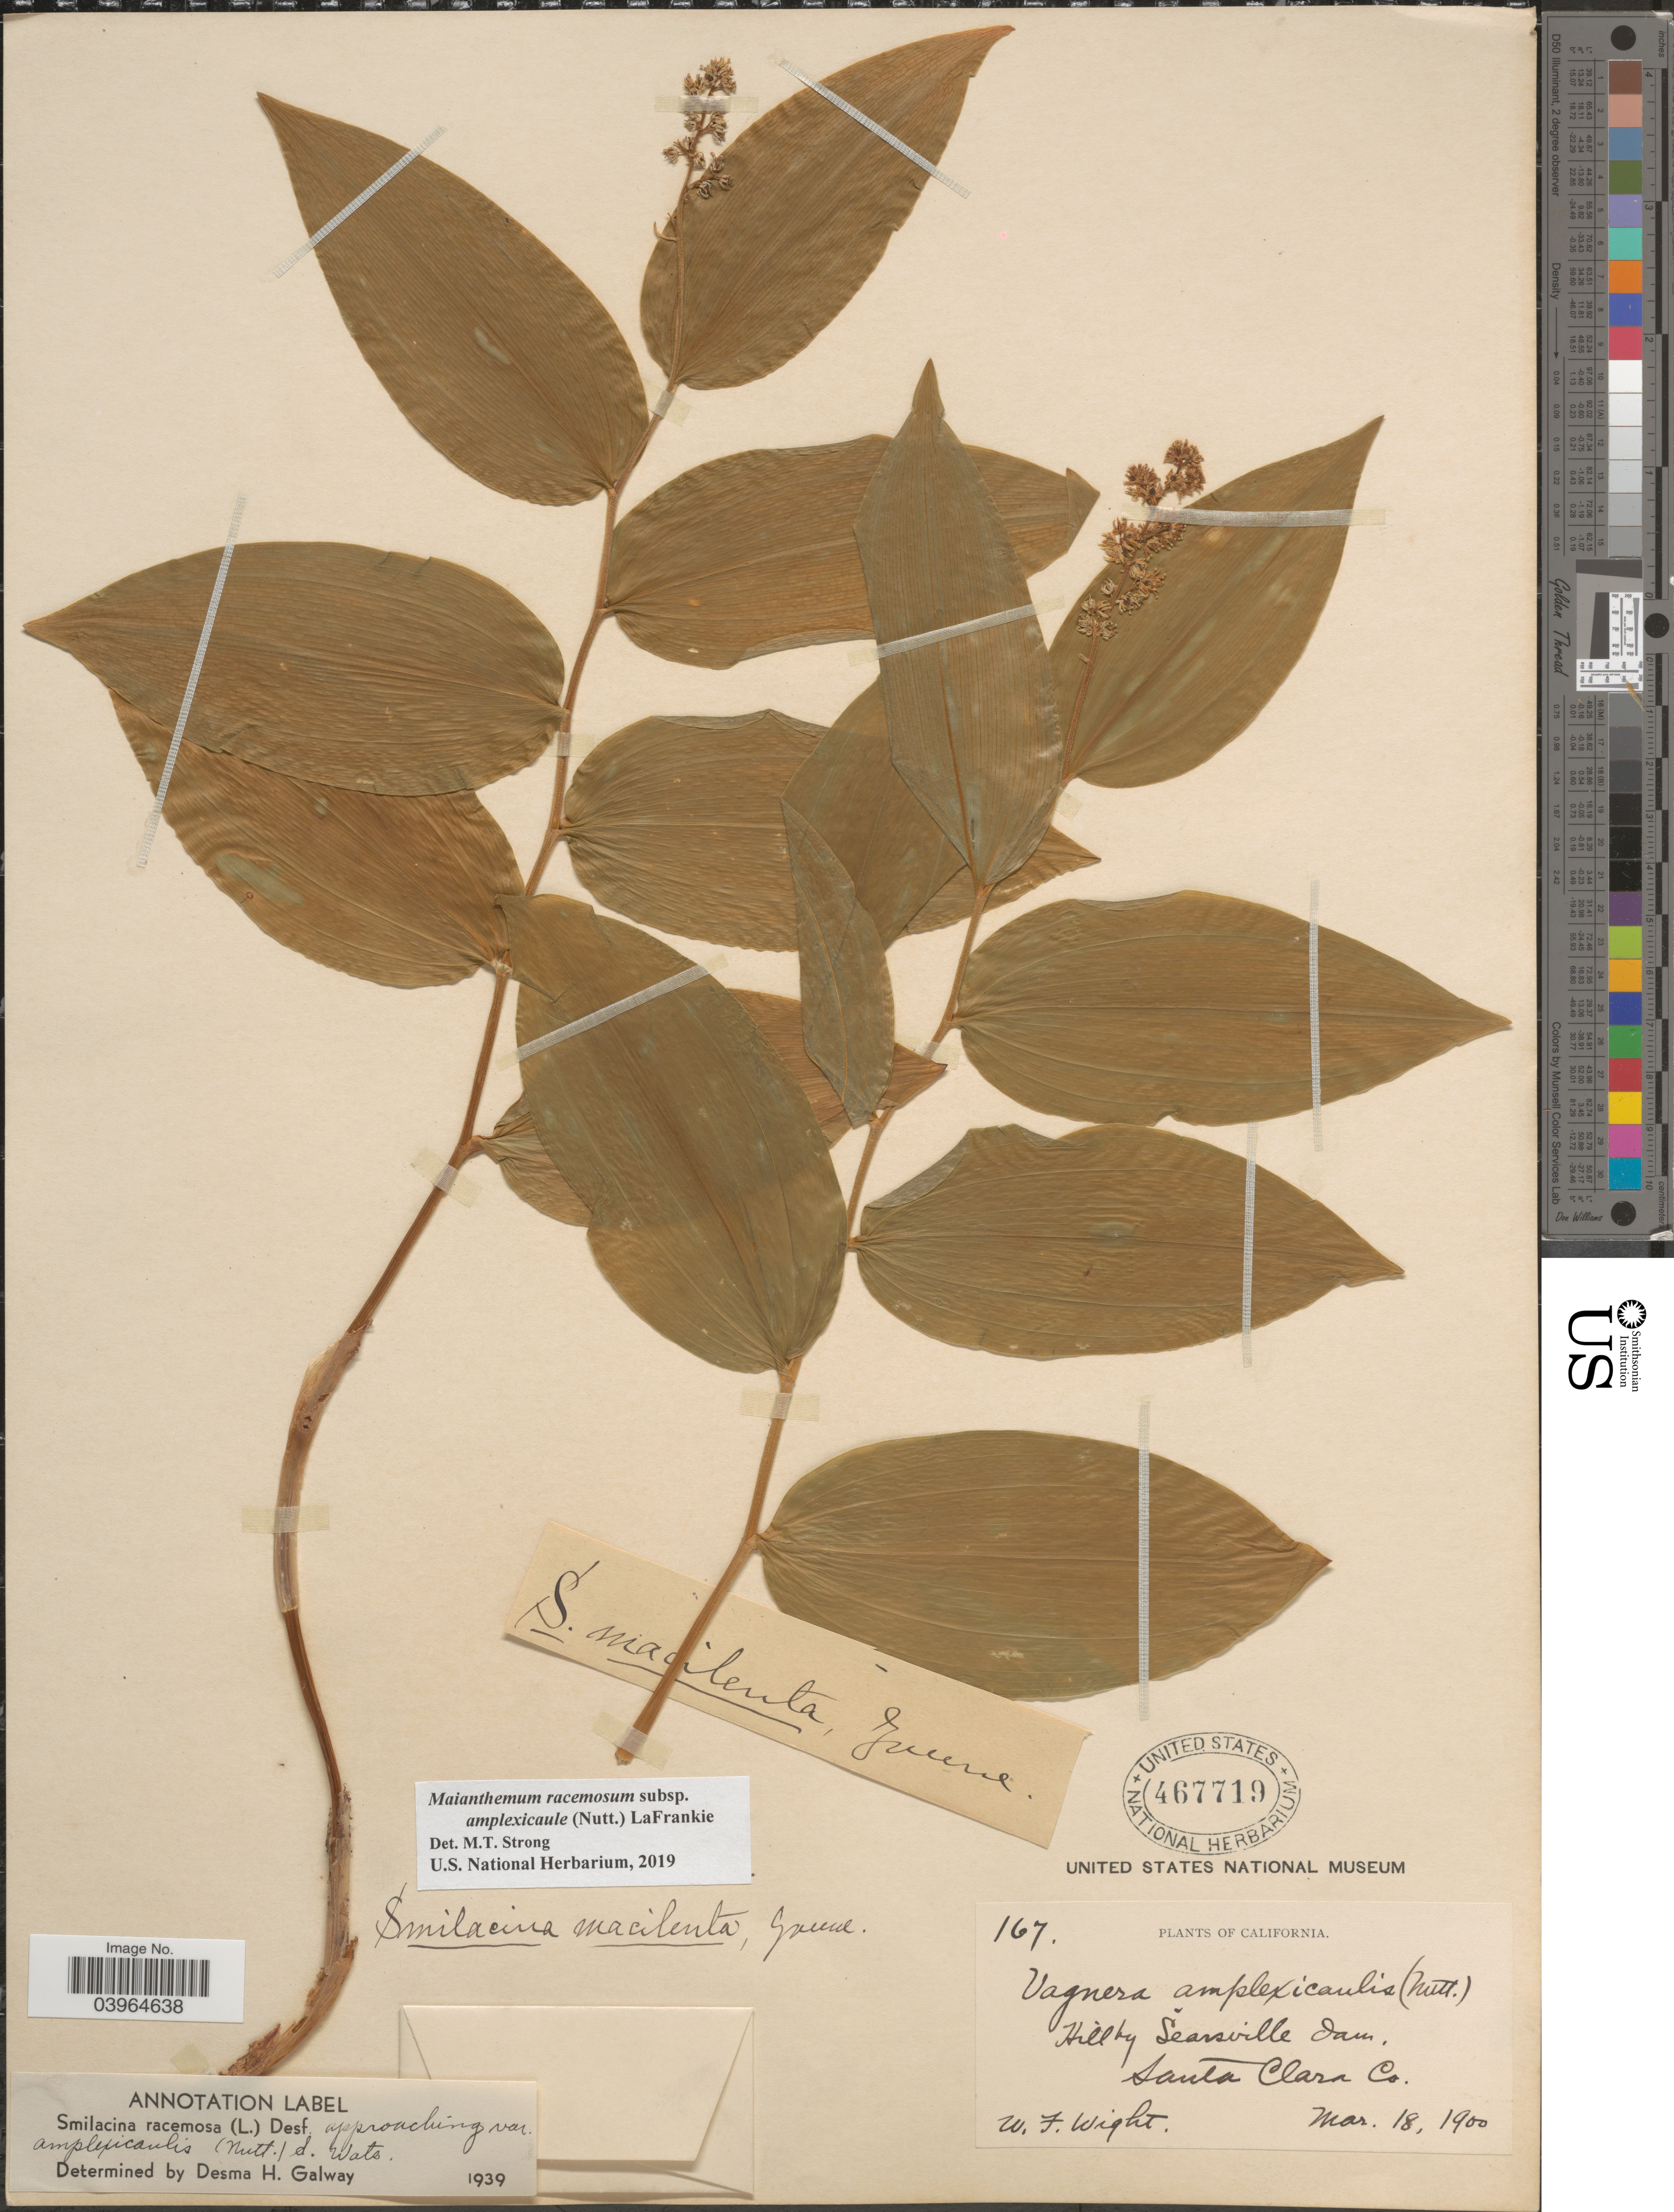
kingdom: Plantae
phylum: Tracheophyta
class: Liliopsida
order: Asparagales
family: Asparagaceae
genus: Maianthemum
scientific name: Maianthemum racemosum subsp. amplexicaule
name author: (Nutt.) LaFrankie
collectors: W. Wight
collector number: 167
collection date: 1900-03-18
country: United States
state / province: California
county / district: Santa Clara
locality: Hill by Searsville Dam. Santa Clara Co.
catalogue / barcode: US 467719